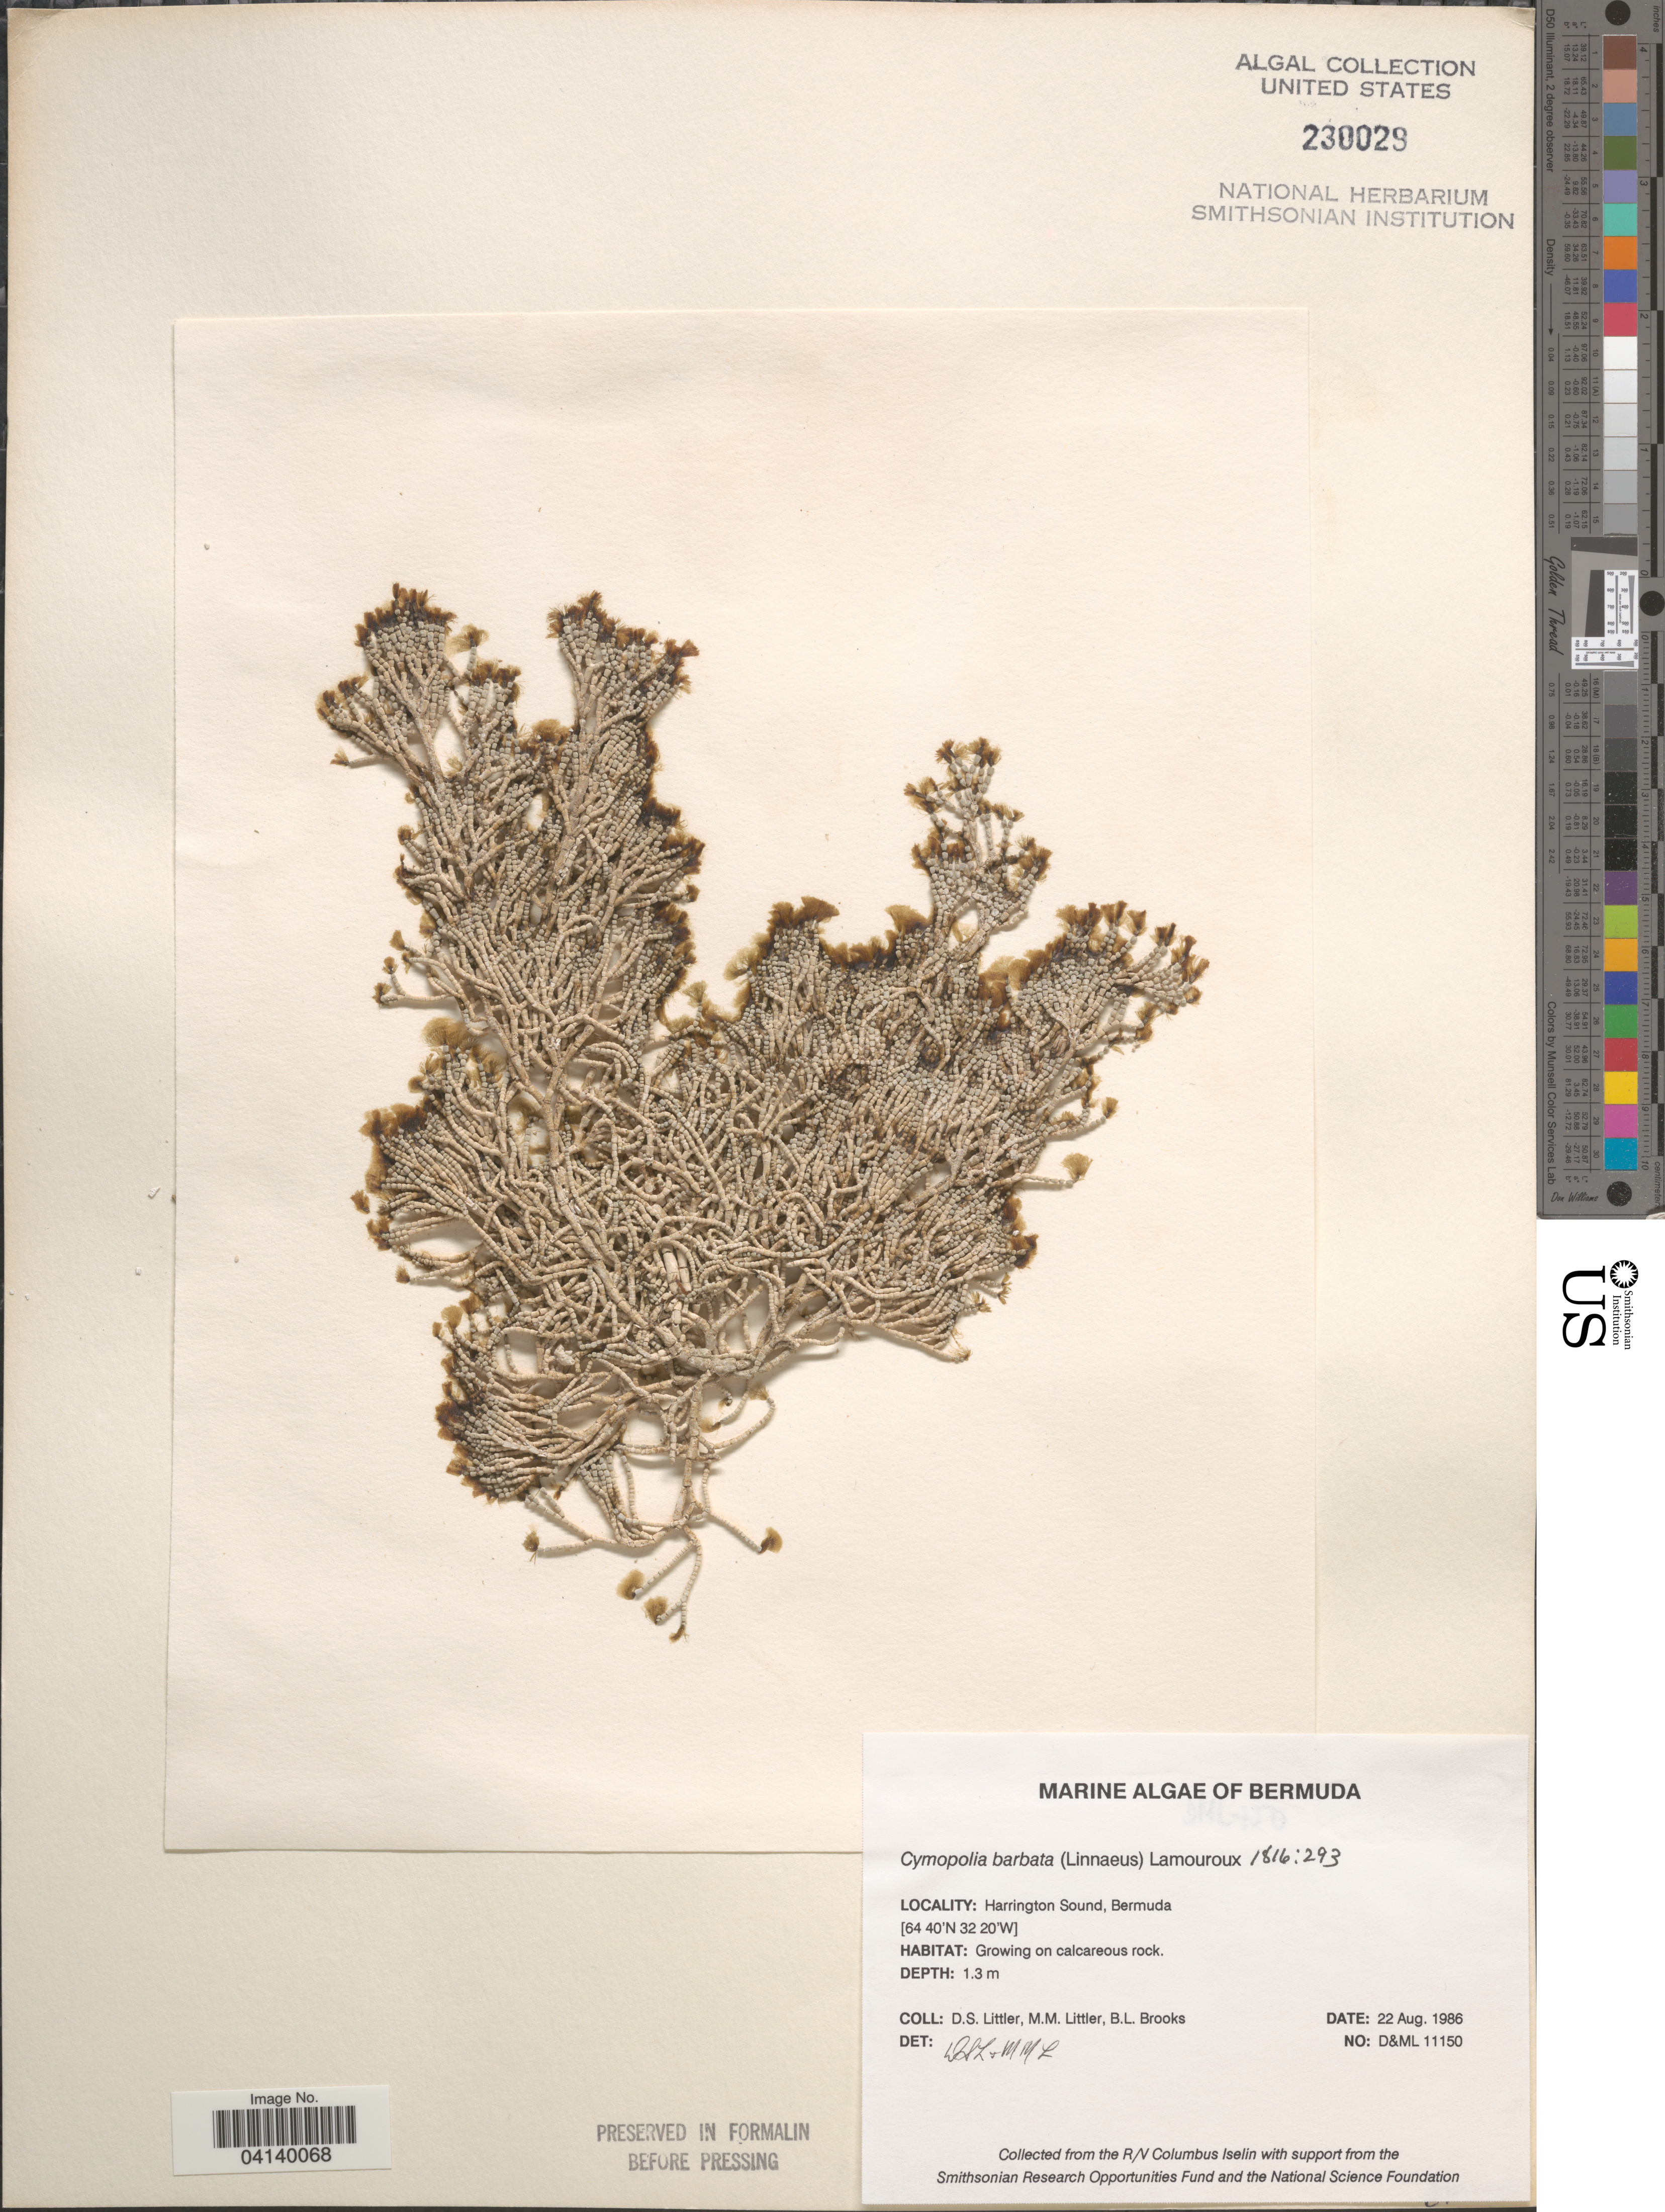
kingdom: Plantae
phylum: Chlorophyta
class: Ulvophyceae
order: Dasycladales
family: Dasycladaceae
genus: Cymopolia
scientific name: Cymopolia barbata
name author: (L.) J.V.Lamouroux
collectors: D. S. Littler & B. Brooks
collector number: D&ML11150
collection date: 1986-08-22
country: Bermuda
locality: Harrington Sound.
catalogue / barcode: US 230029